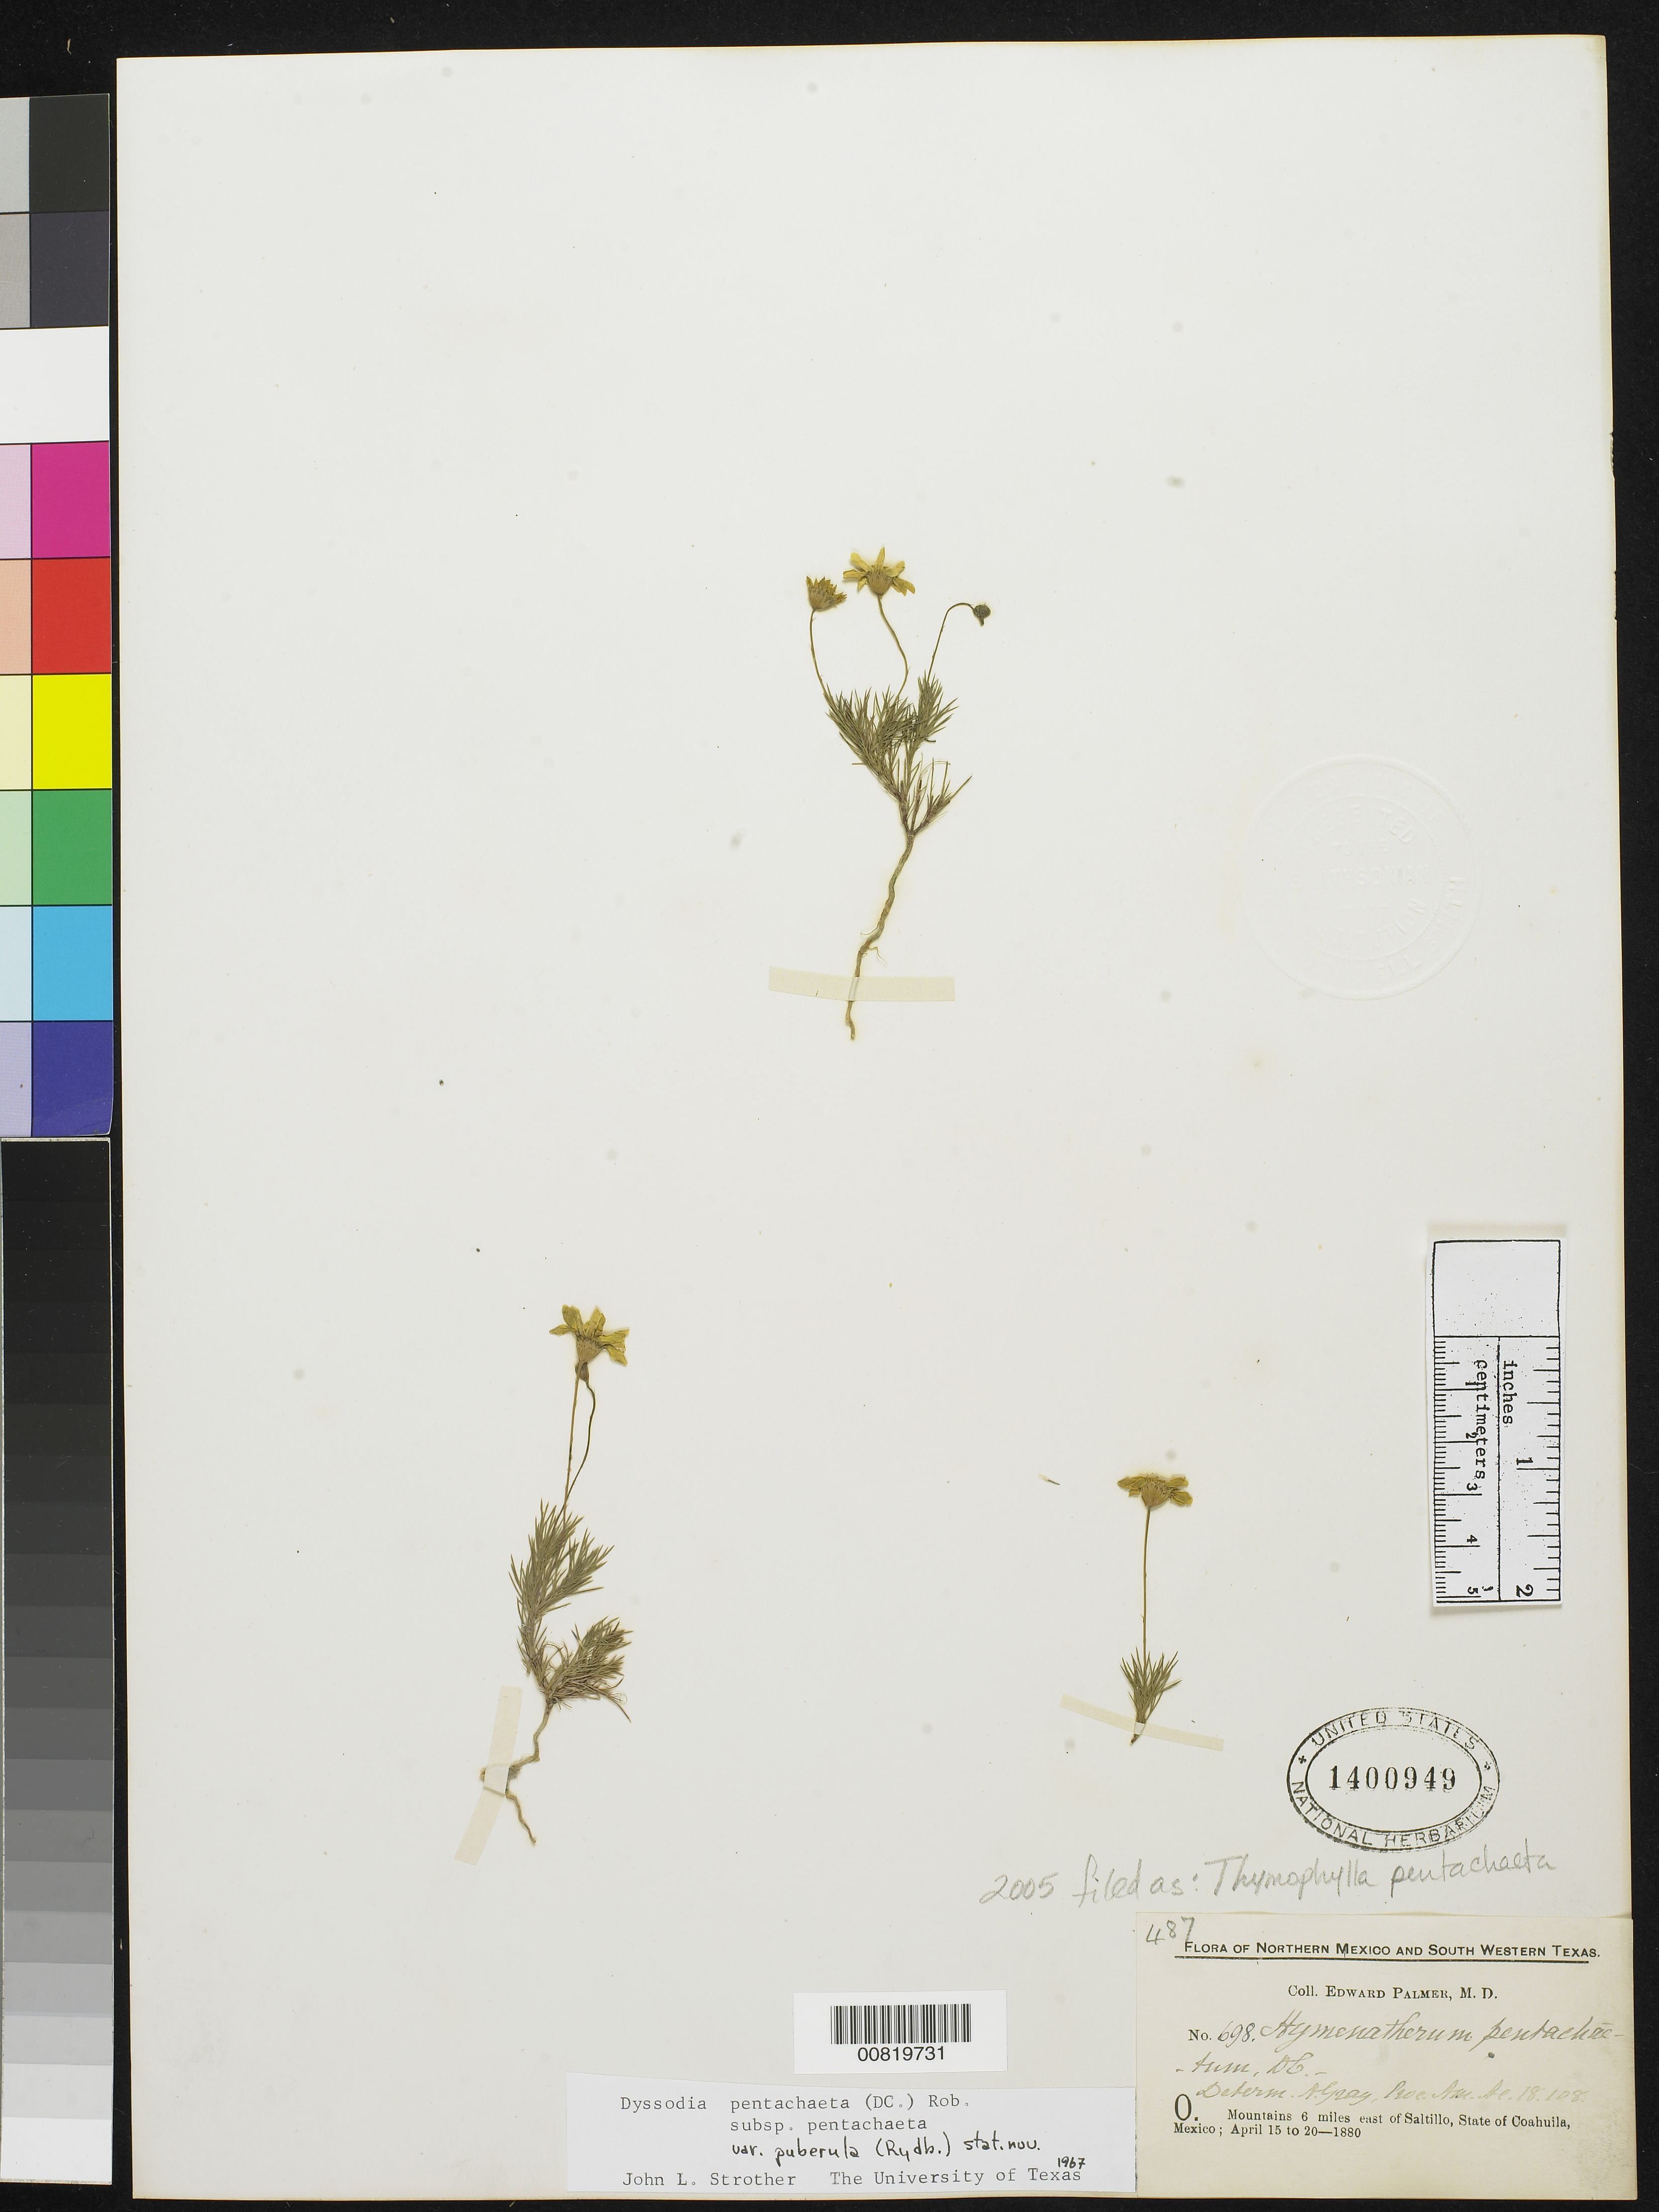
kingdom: Plantae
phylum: Tracheophyta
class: Magnoliopsida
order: Asterales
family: Asteraceae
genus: Thymophylla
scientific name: Thymophylla pentachaeta var. puberula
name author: (Rydb.) Strother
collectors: E. Palmer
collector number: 698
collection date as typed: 15 Apr 1880 to 20 Apr 1880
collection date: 1880-04-15/1880-04-20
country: Mexico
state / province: Coahuila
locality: O. Mountains 6 miles east of Saltillo, Coahuila.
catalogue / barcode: US 1400949